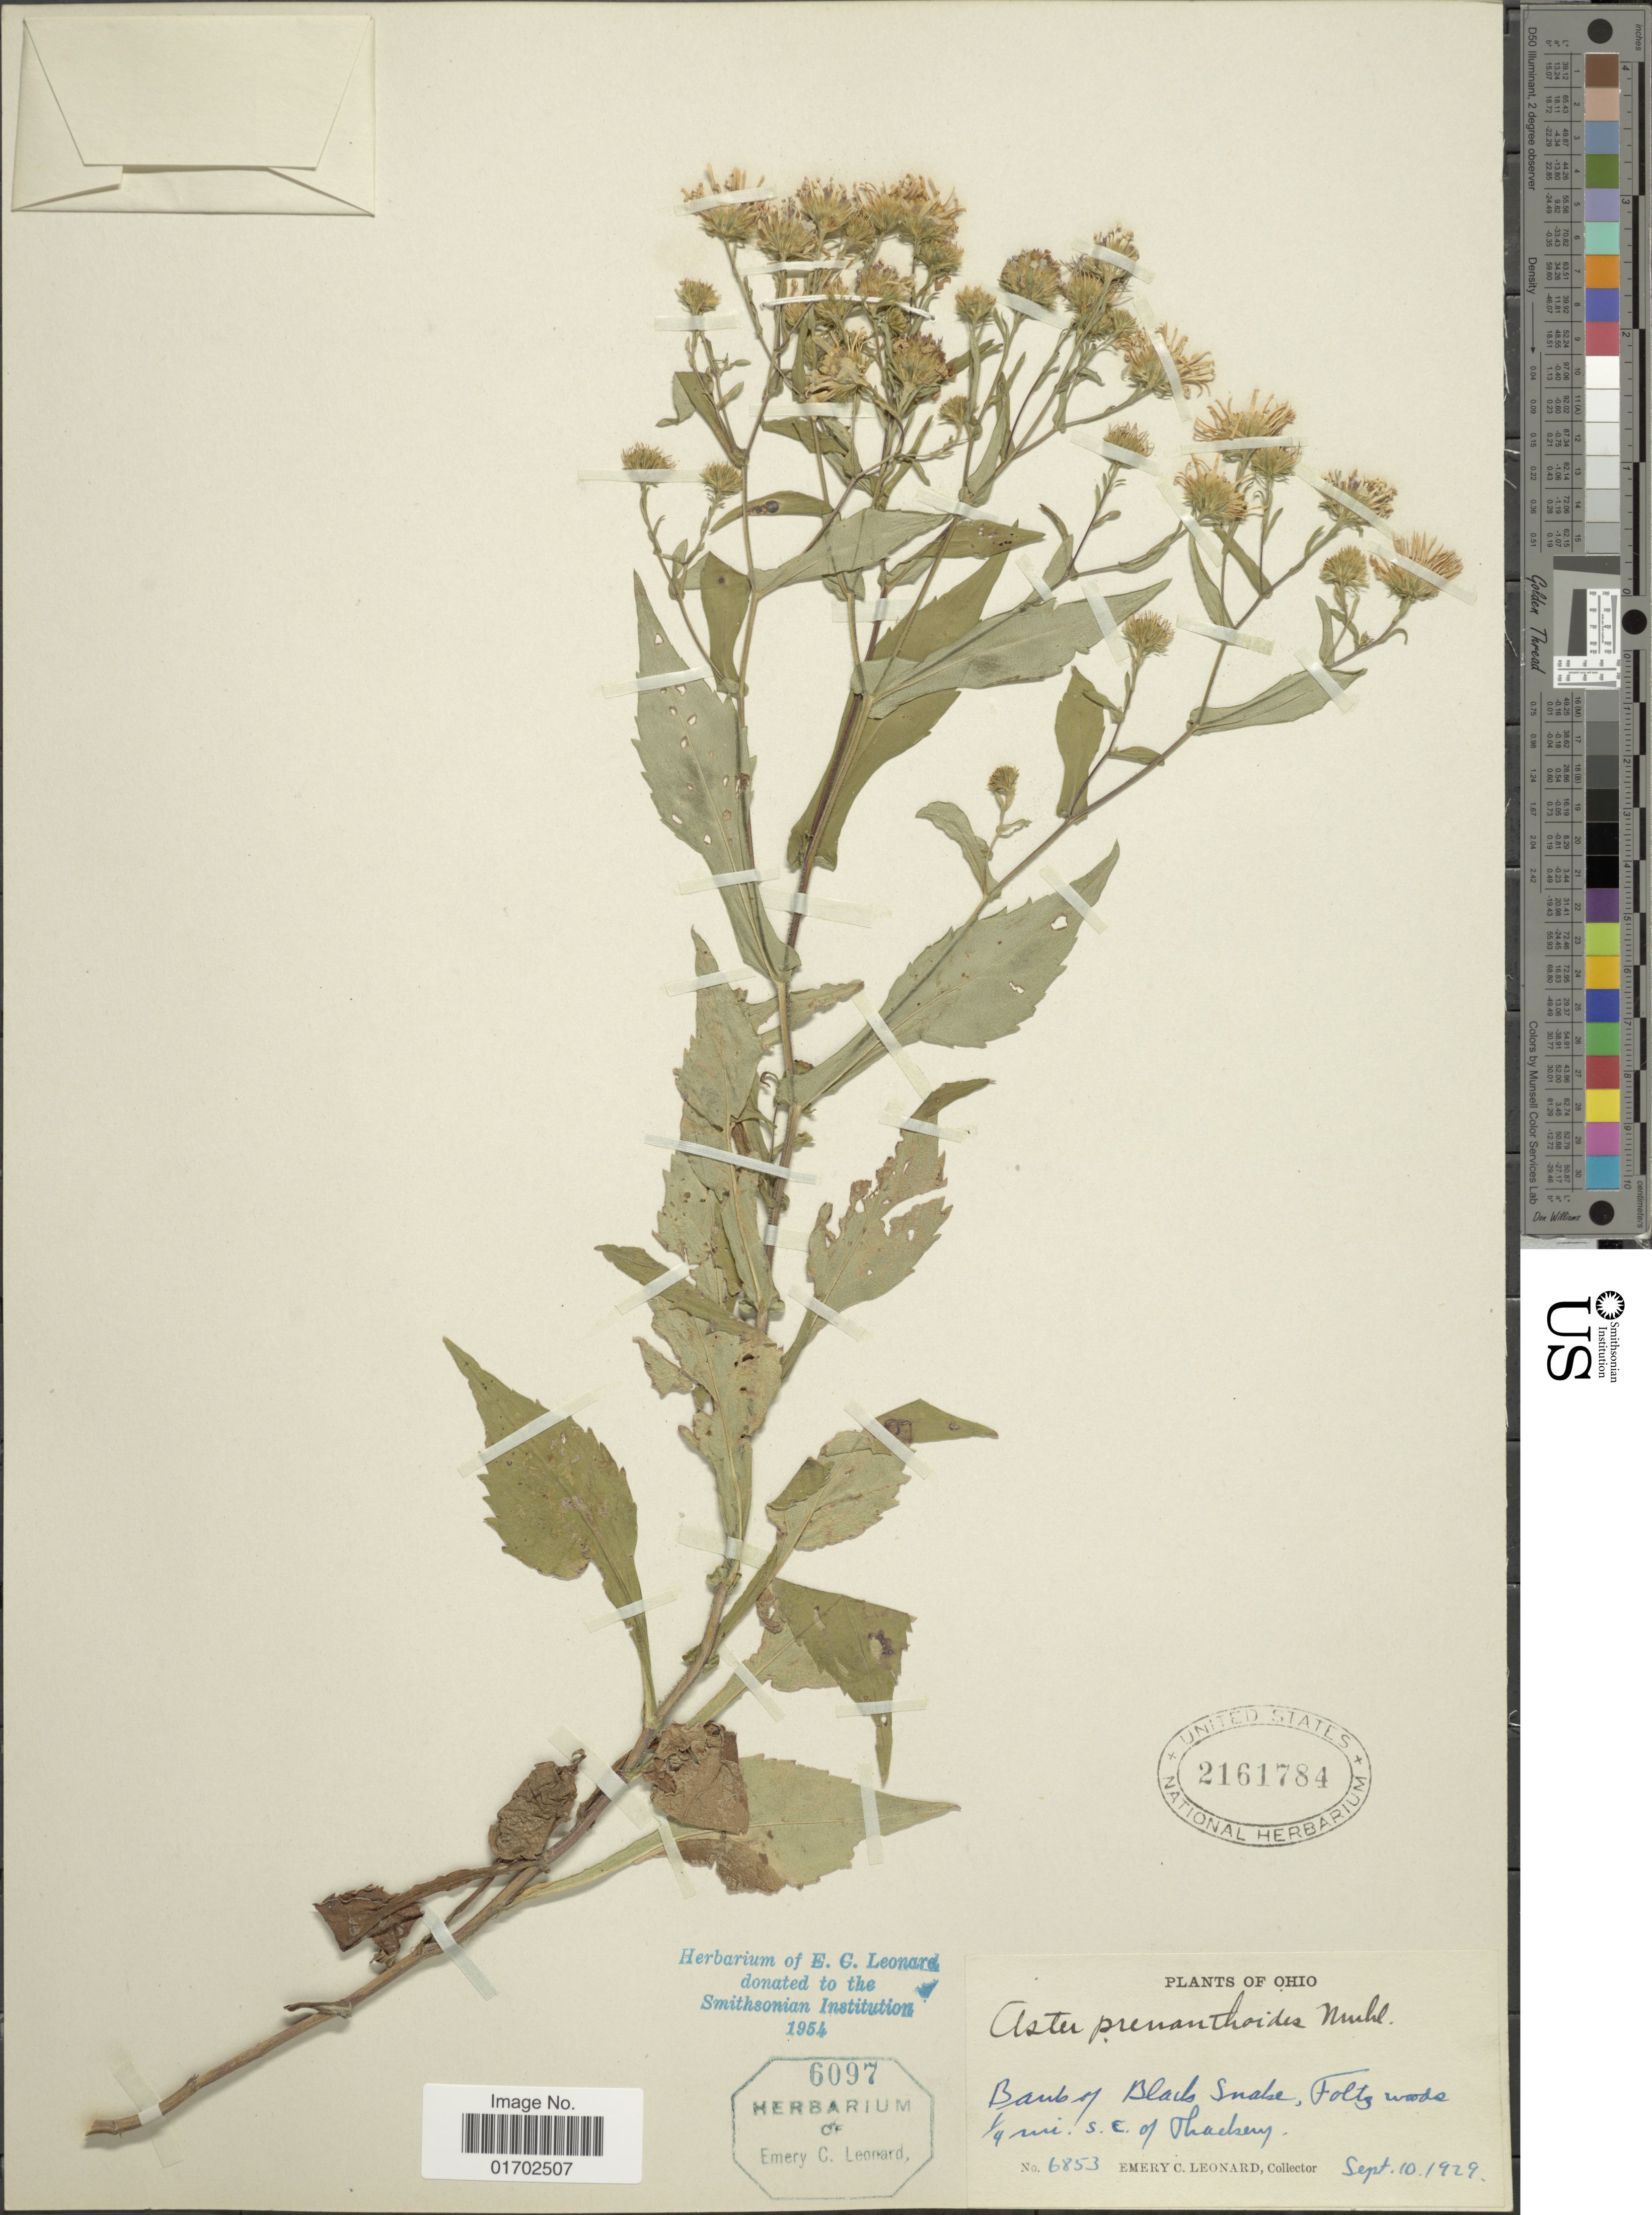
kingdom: Plantae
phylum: Tracheophyta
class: Magnoliopsida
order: Asterales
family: Asteraceae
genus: Symphyotrichum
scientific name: Symphyotrichum prenanthoides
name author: (Muhl. ex Willd.) G.L. Nesom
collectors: E. C. Leonard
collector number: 6853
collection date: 1929-09-10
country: United States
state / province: Ohio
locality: Ohio. bank of Black Snake, Foltz woods ¼ mi. S.E. of Thackery.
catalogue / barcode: US 2161784